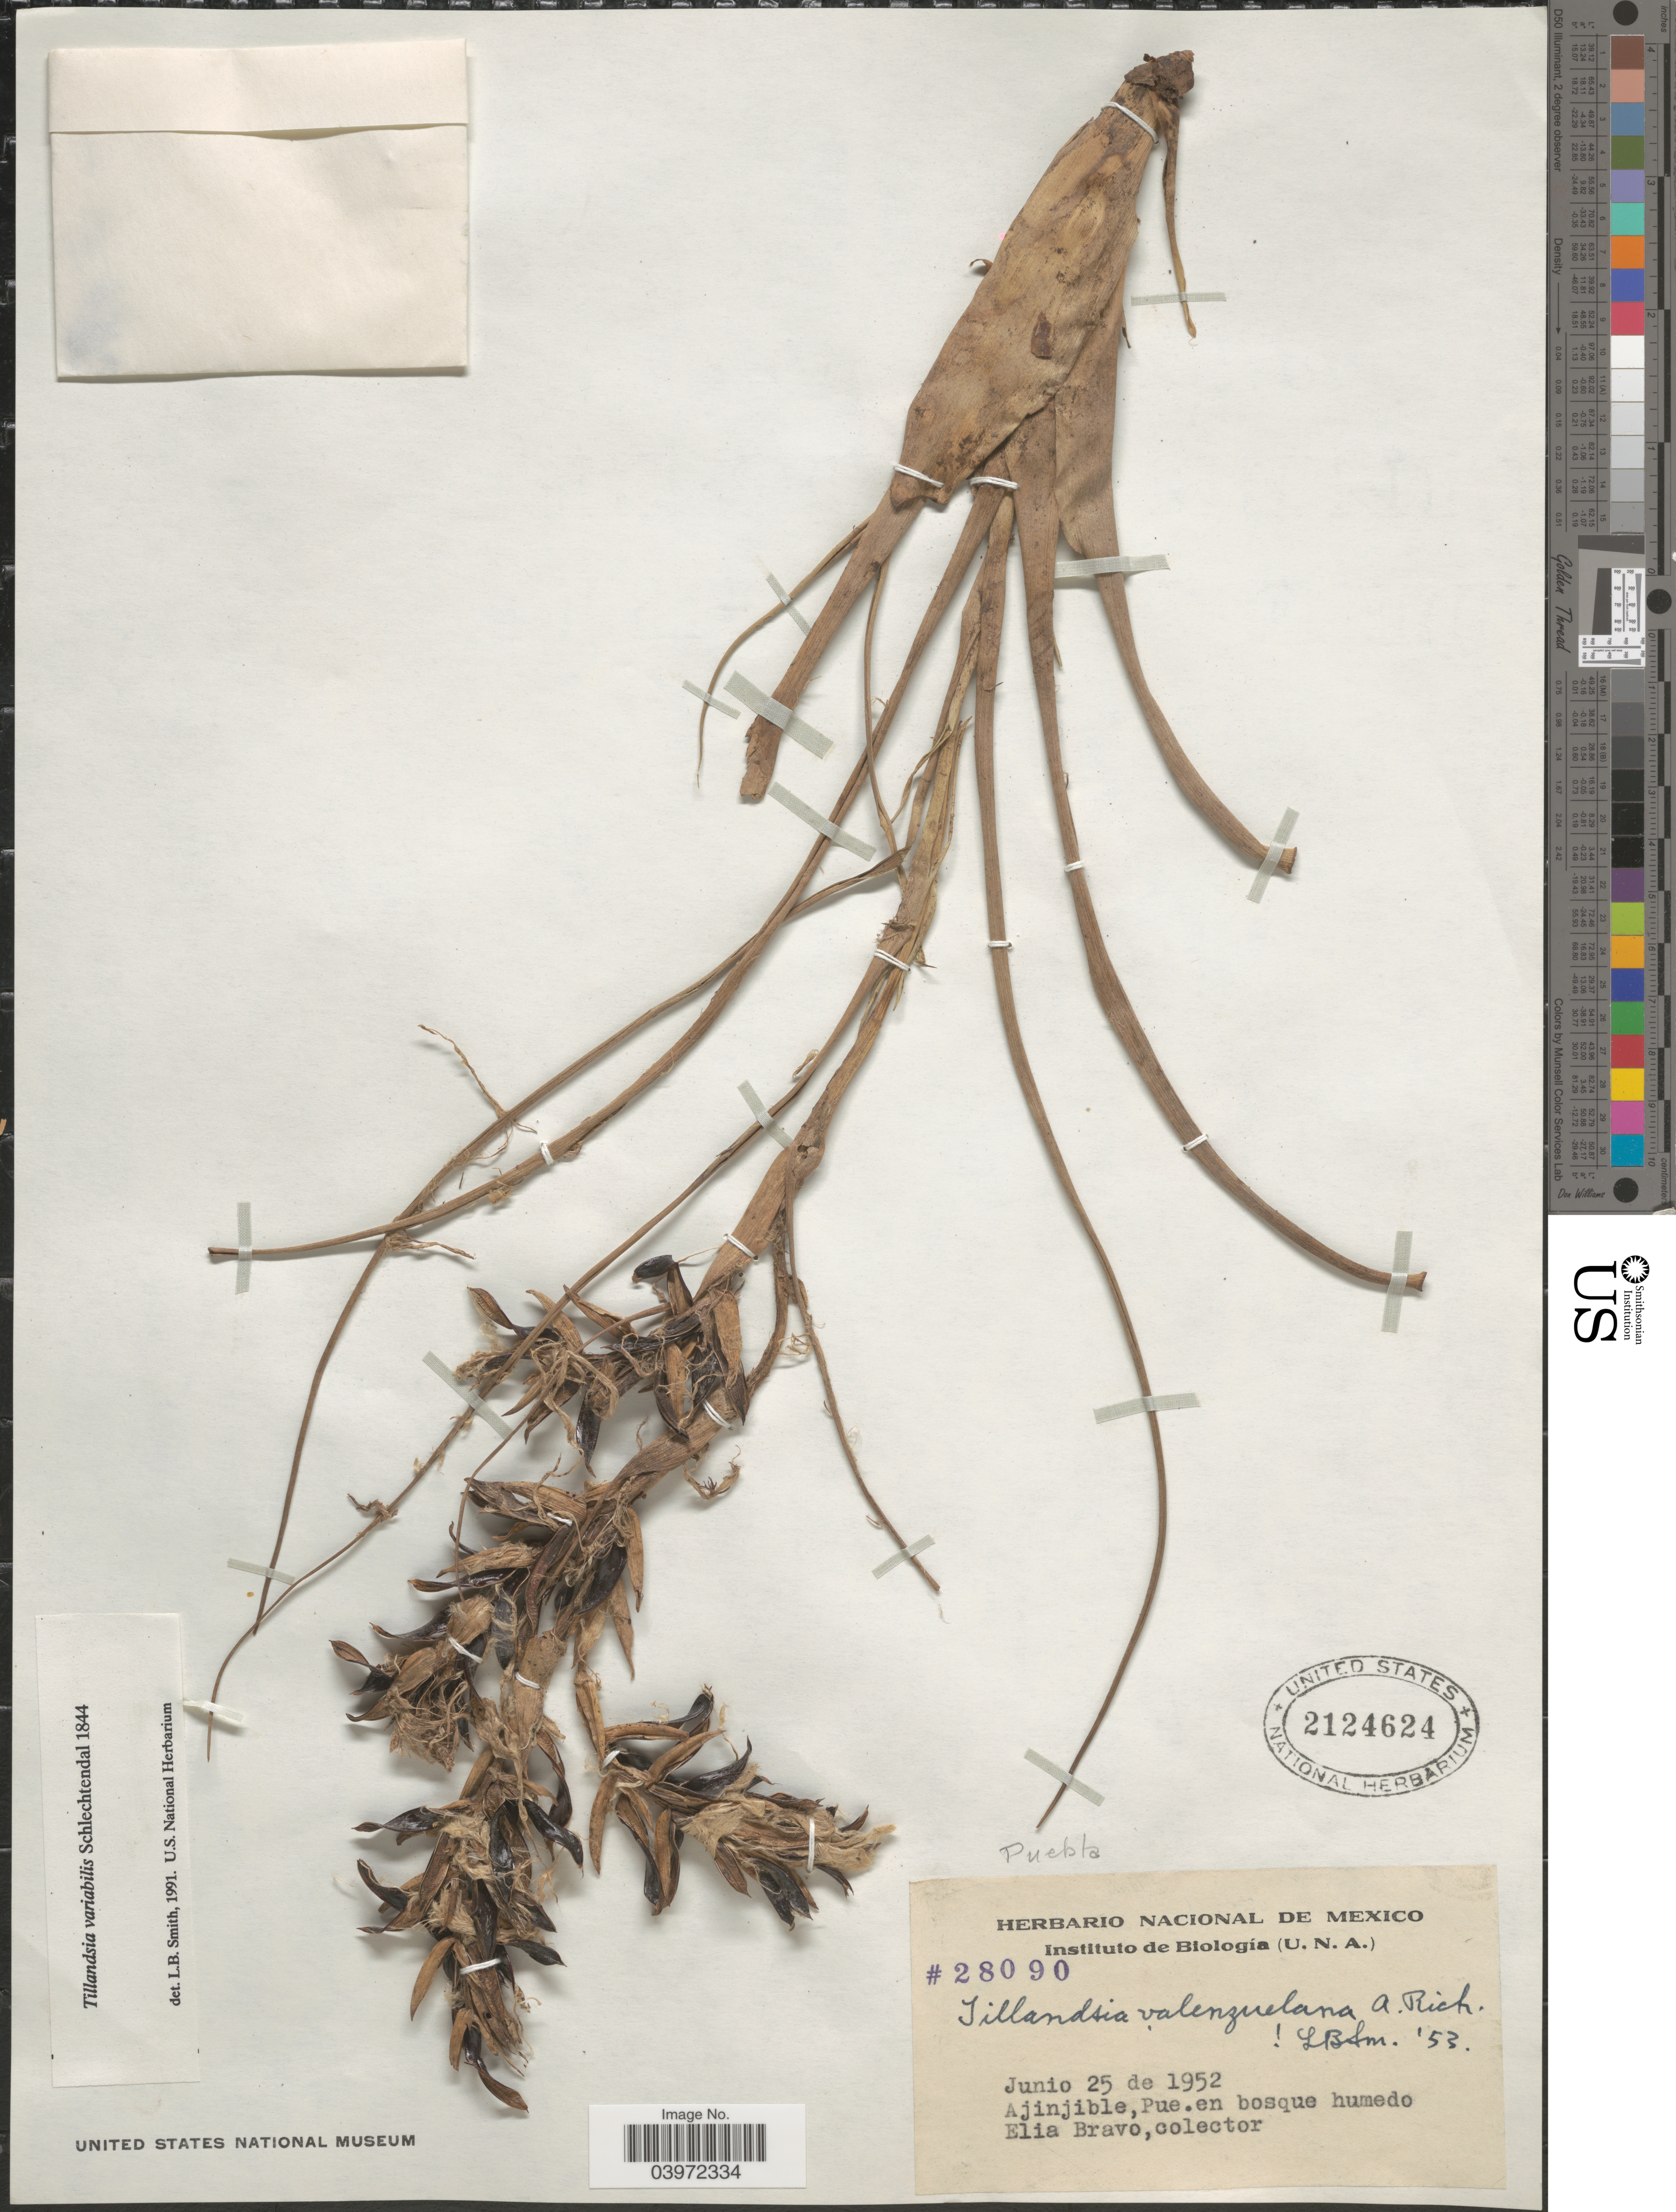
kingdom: Plantae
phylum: Tracheophyta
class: Liliopsida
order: Poales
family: Bromeliaceae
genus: Tillandsia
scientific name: Tillandsia variabilis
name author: Schltdl.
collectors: E. Bravo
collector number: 28090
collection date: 1952-06-25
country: Mexico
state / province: Puebla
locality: Ajinjible, Pue. en bosque humedo.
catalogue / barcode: US 2124624